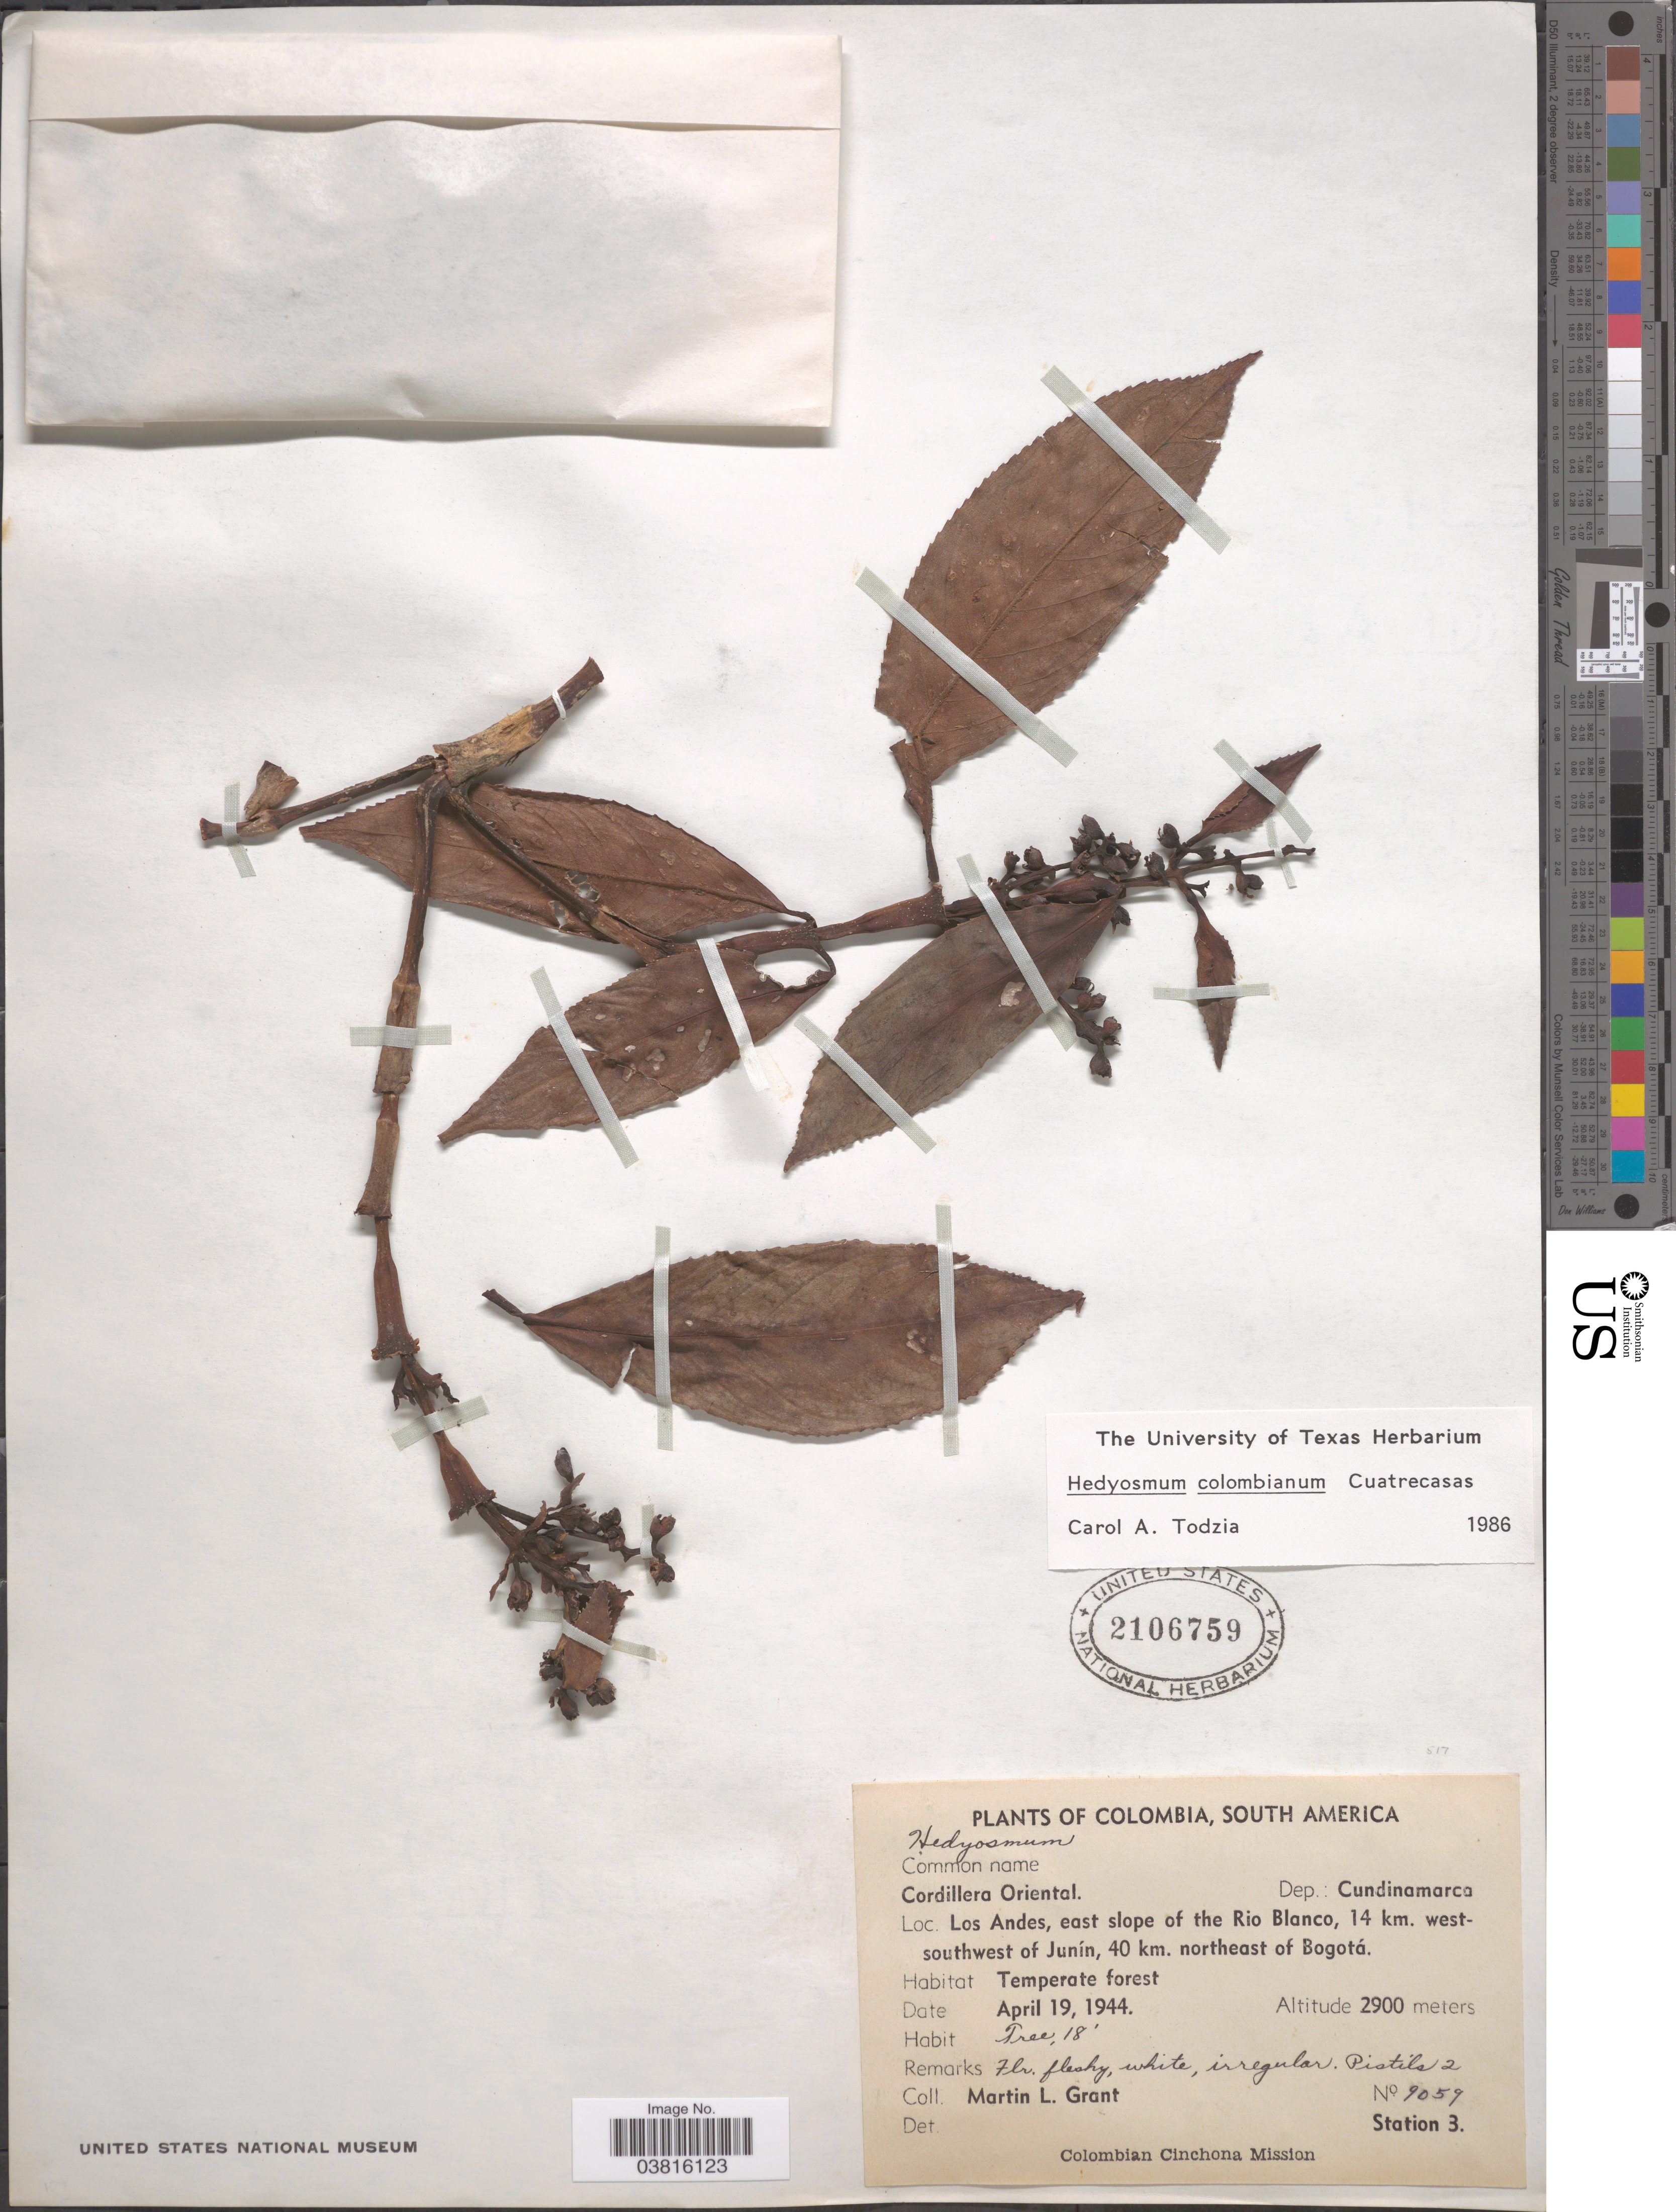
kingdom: Plantae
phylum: Tracheophyta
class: Magnoliopsida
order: Chloranthales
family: Chloranthaceae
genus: Hedyosmum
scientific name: Hedyosmum colombianum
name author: Cuatrec.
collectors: M. L. Grant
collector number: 9059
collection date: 1944-04-19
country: Colombia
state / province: Cundinamarca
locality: Cordillera Oriental. Dep.: Cundinamarca. Los Andes, east slope of the Rio Blanco, 14 km. west-southwest of Junín, 40 km. northeast of Bogotá. Station 3.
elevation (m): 2900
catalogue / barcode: US 2106759